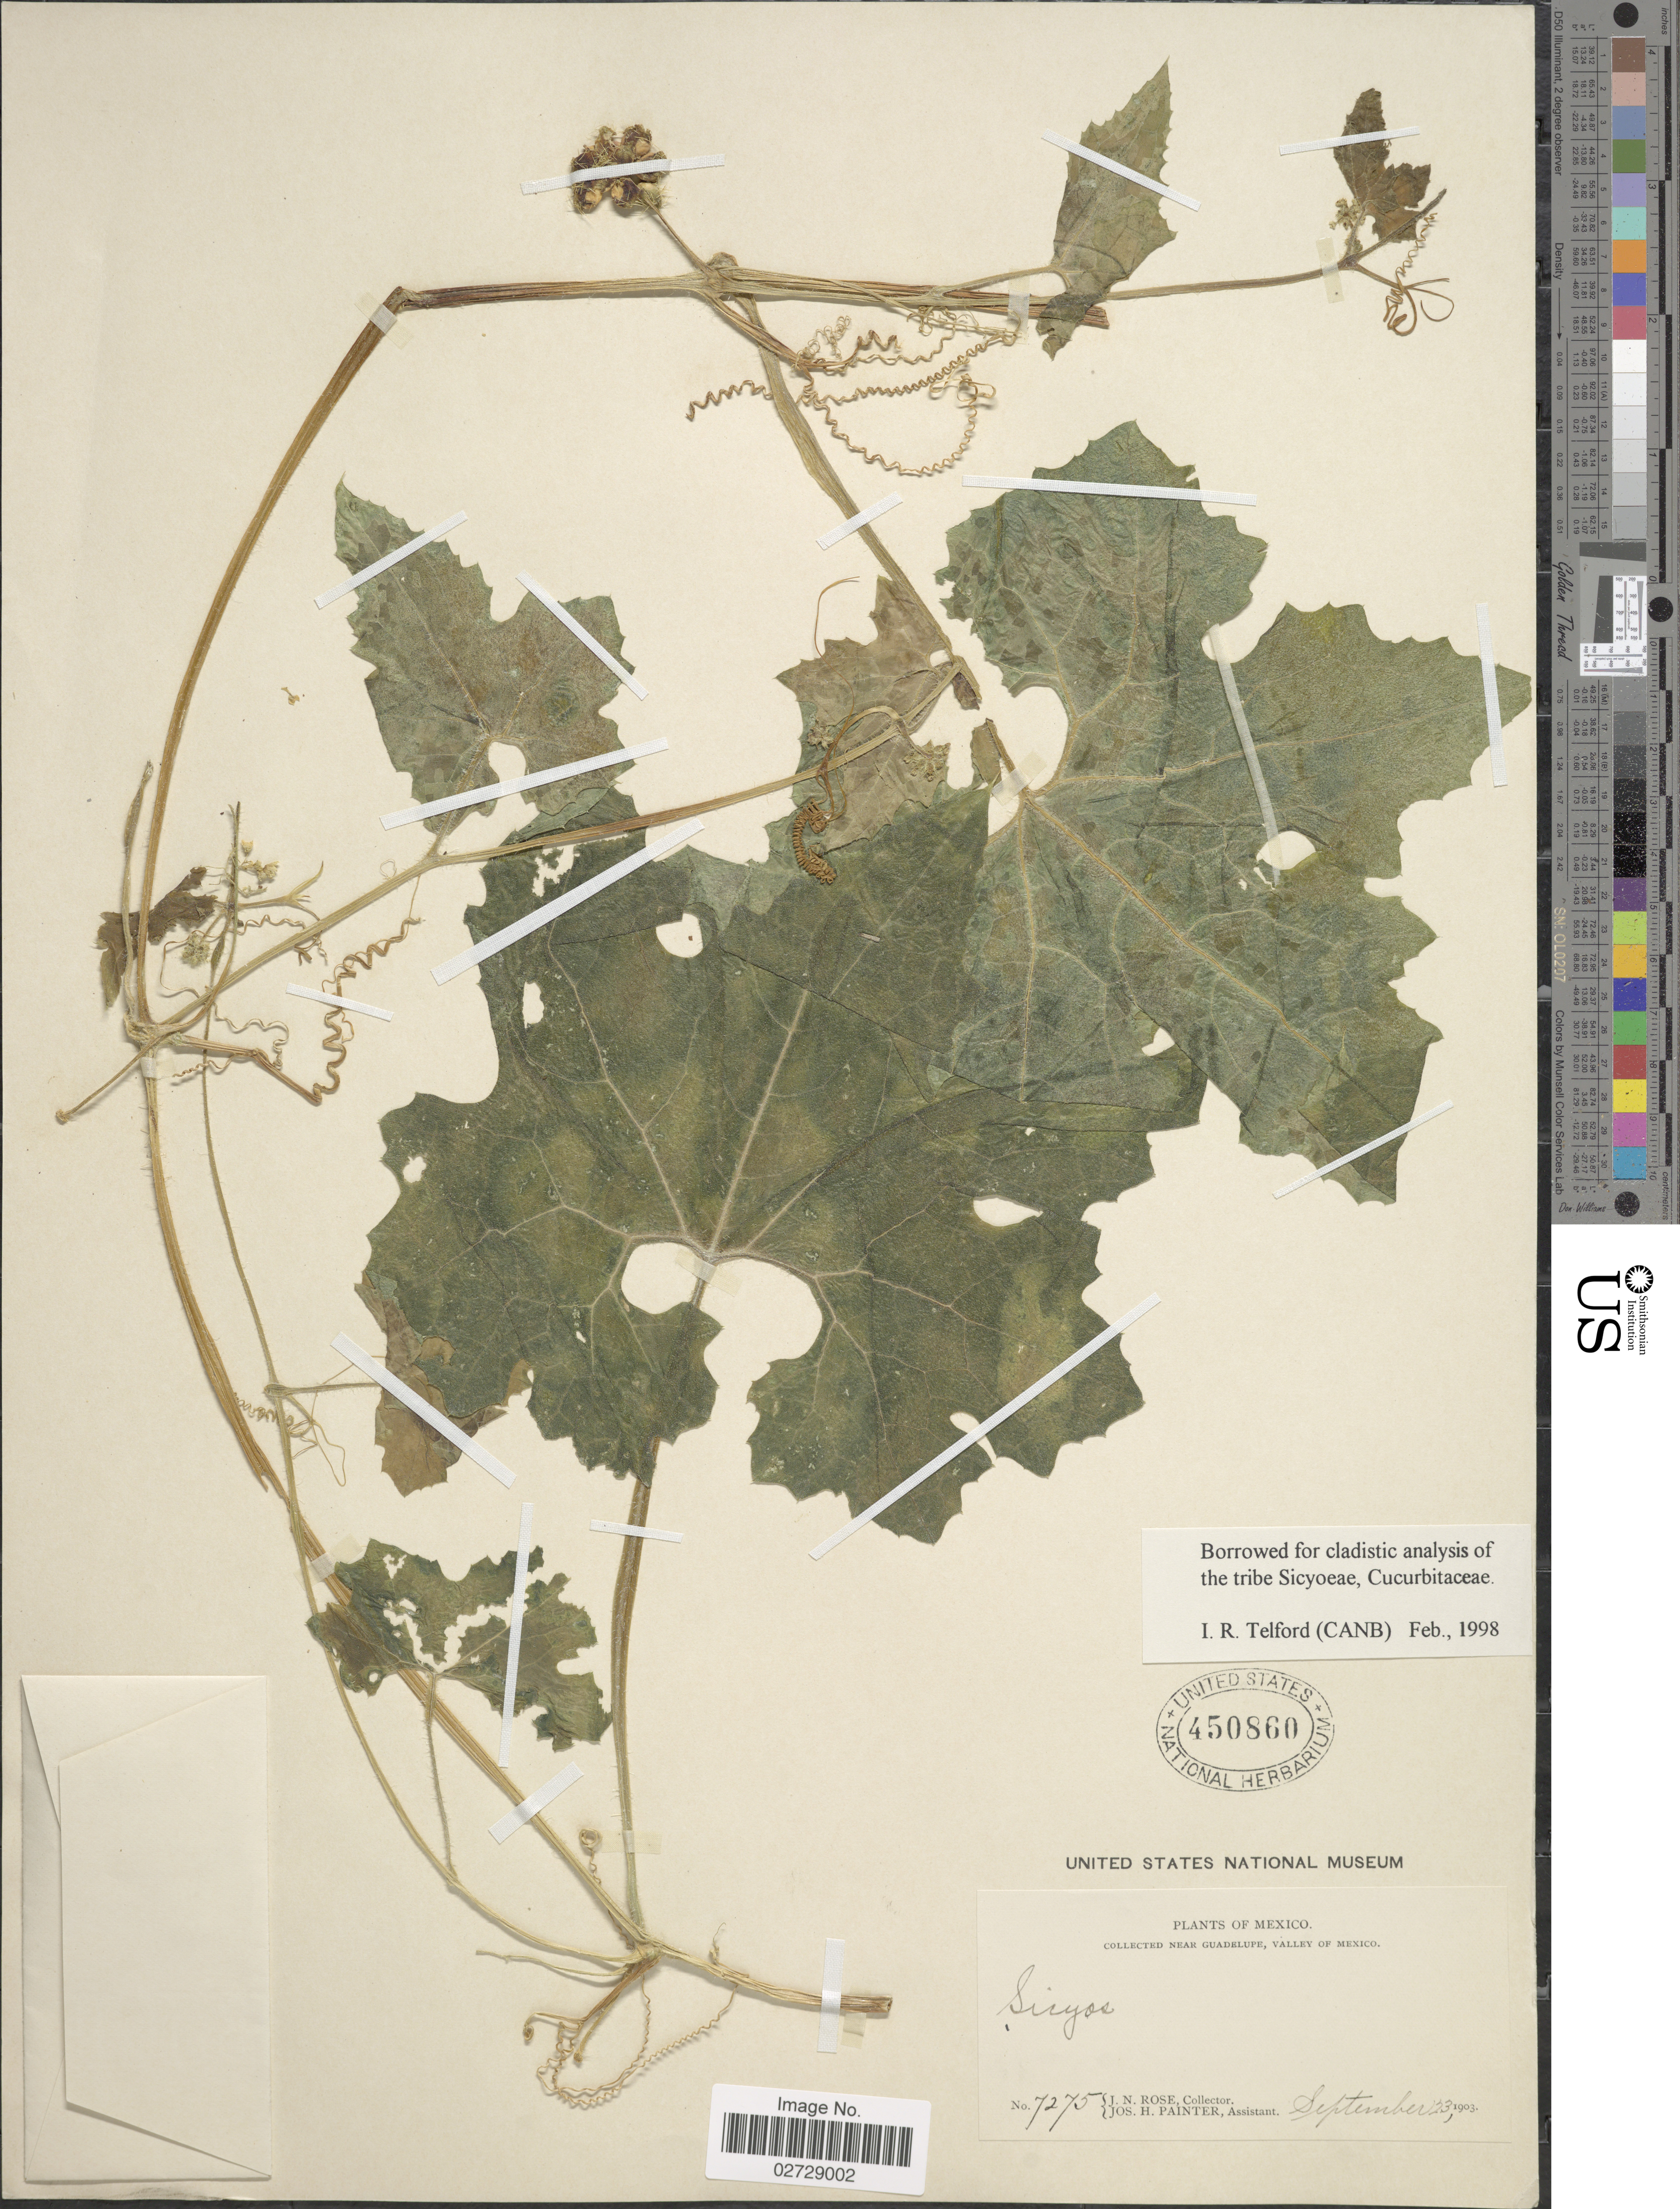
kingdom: Plantae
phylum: Tracheophyta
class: Magnoliopsida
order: Cucurbitales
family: Cucurbitaceae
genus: Sicyos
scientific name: Sicyos sp.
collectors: J. N. Rose & J. H. Painter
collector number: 7275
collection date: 1903-09-23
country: Mexico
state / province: México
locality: Near Guadelupe, Valley of Mexico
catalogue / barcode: US 450860